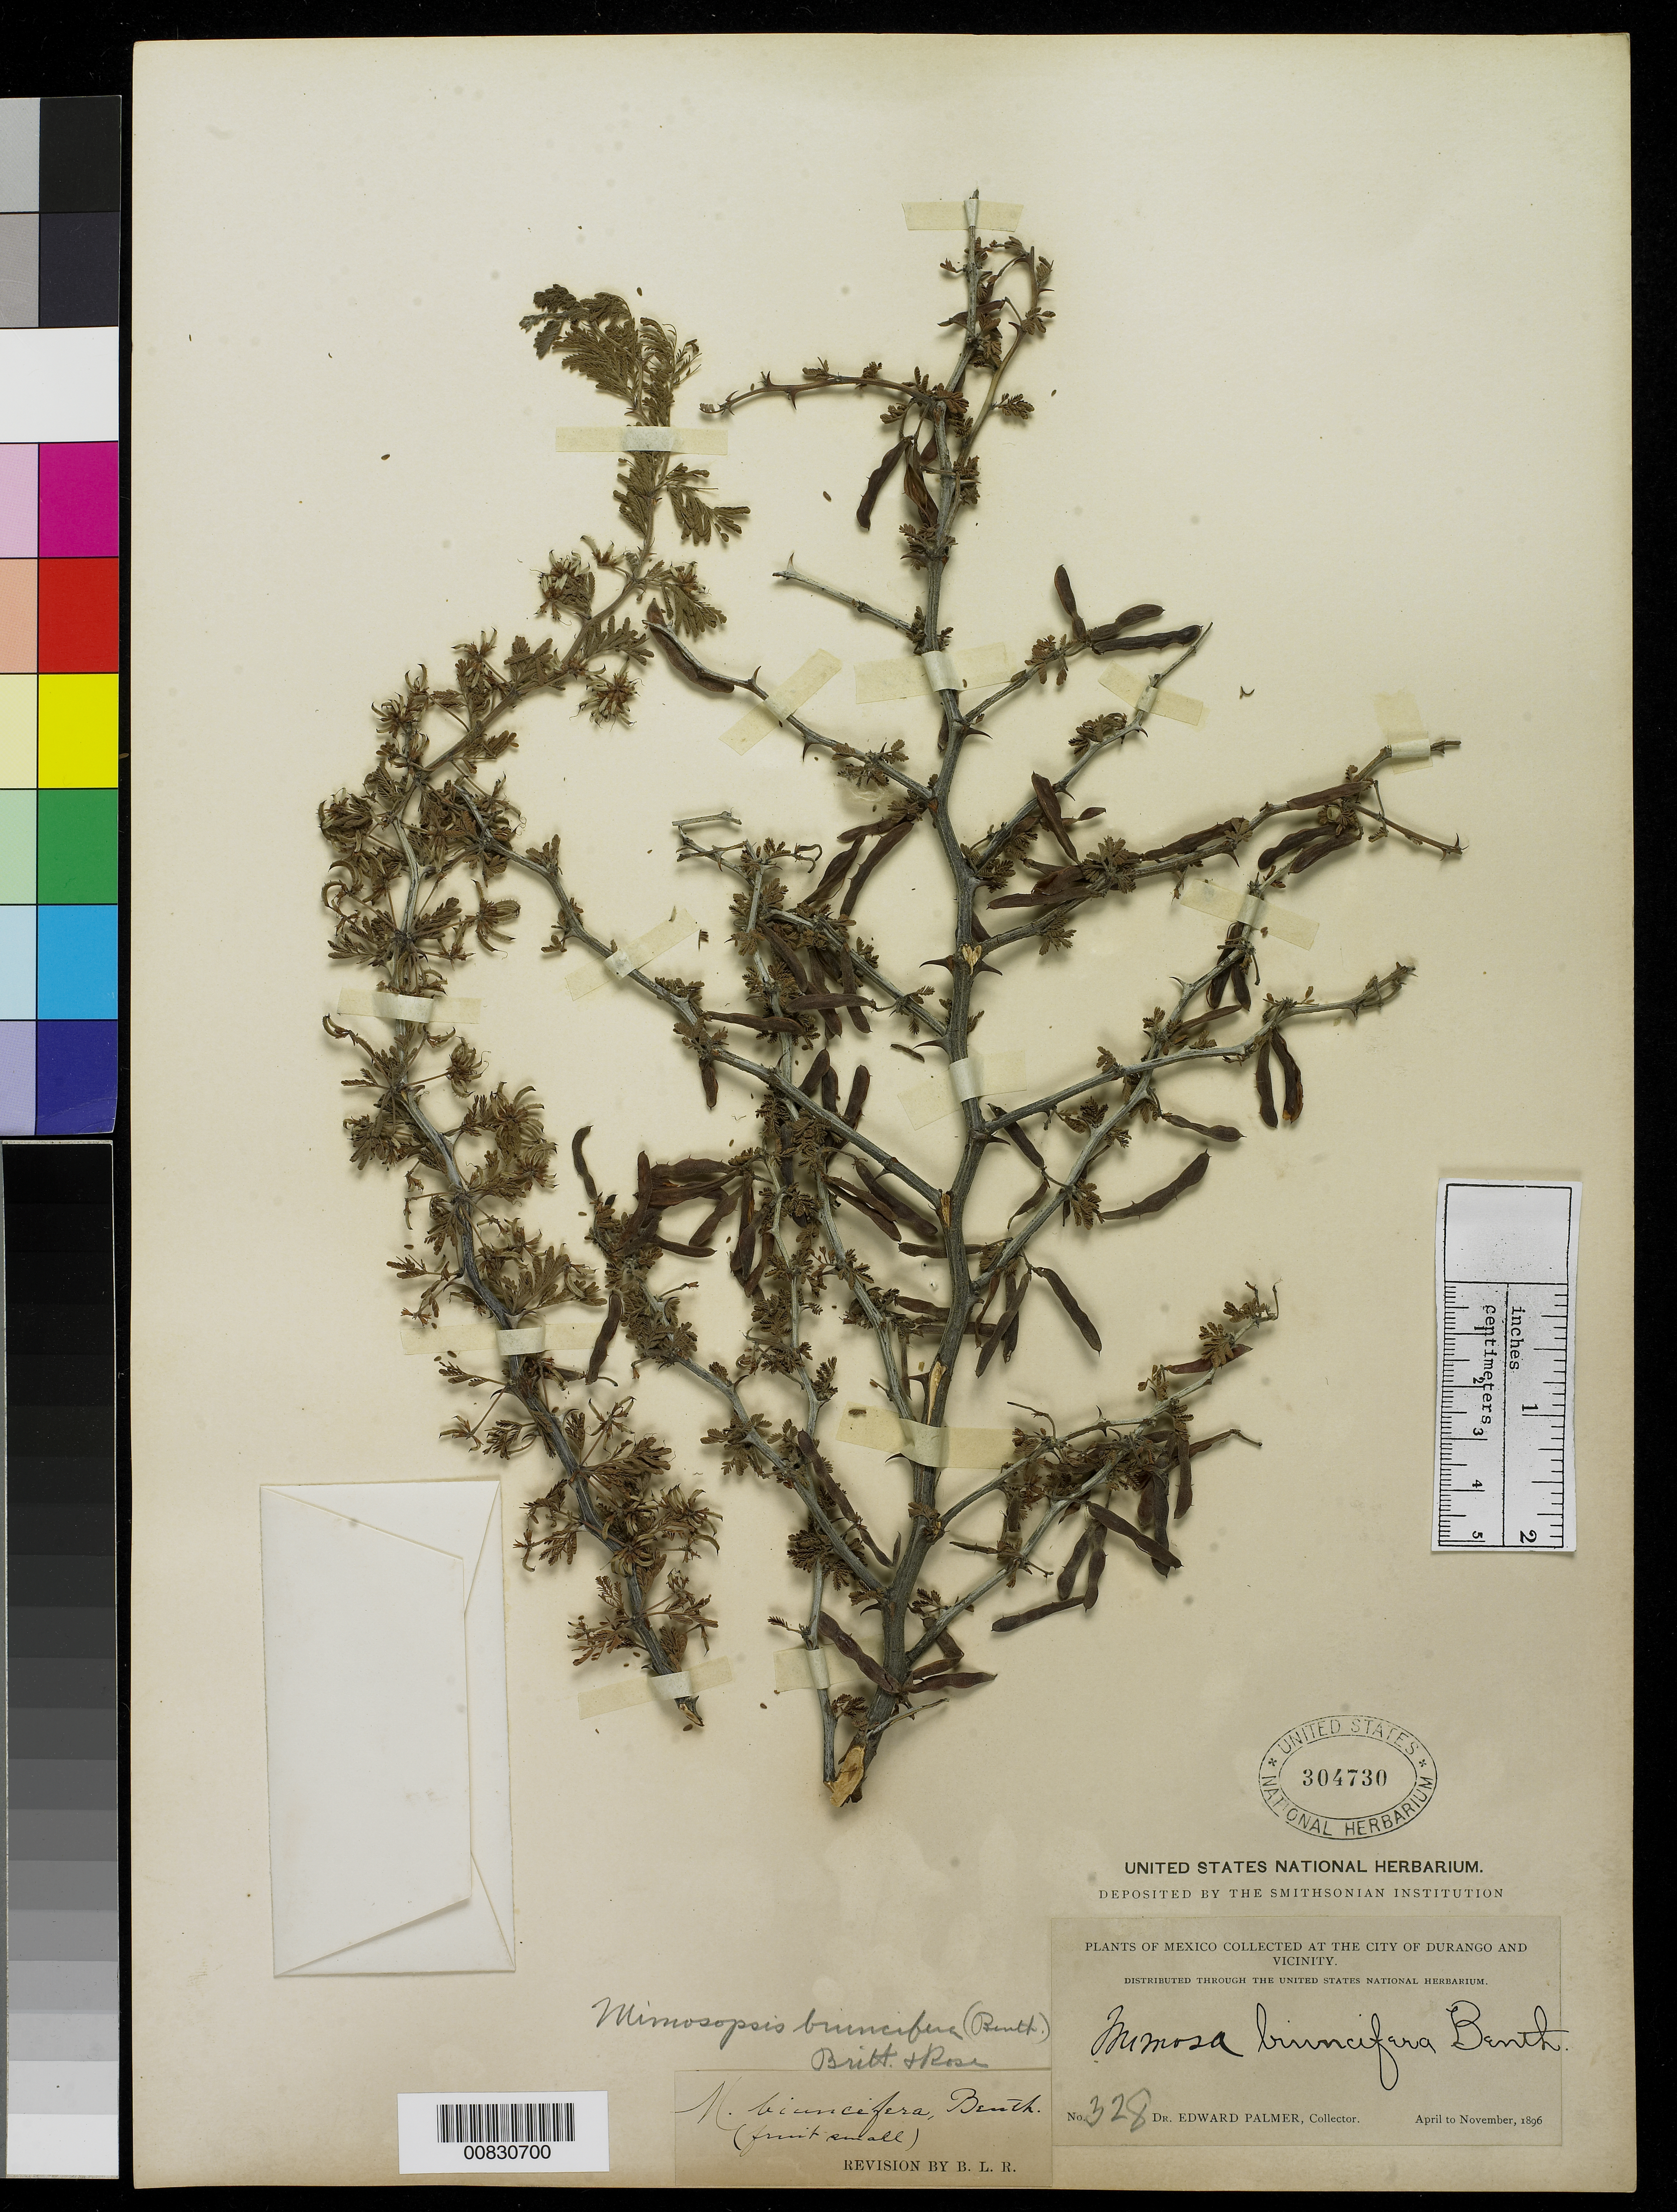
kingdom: Plantae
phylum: Tracheophyta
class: Magnoliopsida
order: Fabales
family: Fabaceae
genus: Mimosa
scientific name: Mimosa biuncifera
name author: Benth.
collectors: E. Palmer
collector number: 328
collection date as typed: Apr 1896 to -- Nov 1896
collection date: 1896-04/1896-11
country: Mexico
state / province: Durango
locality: City of Durango and vicinity.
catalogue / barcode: US 304730